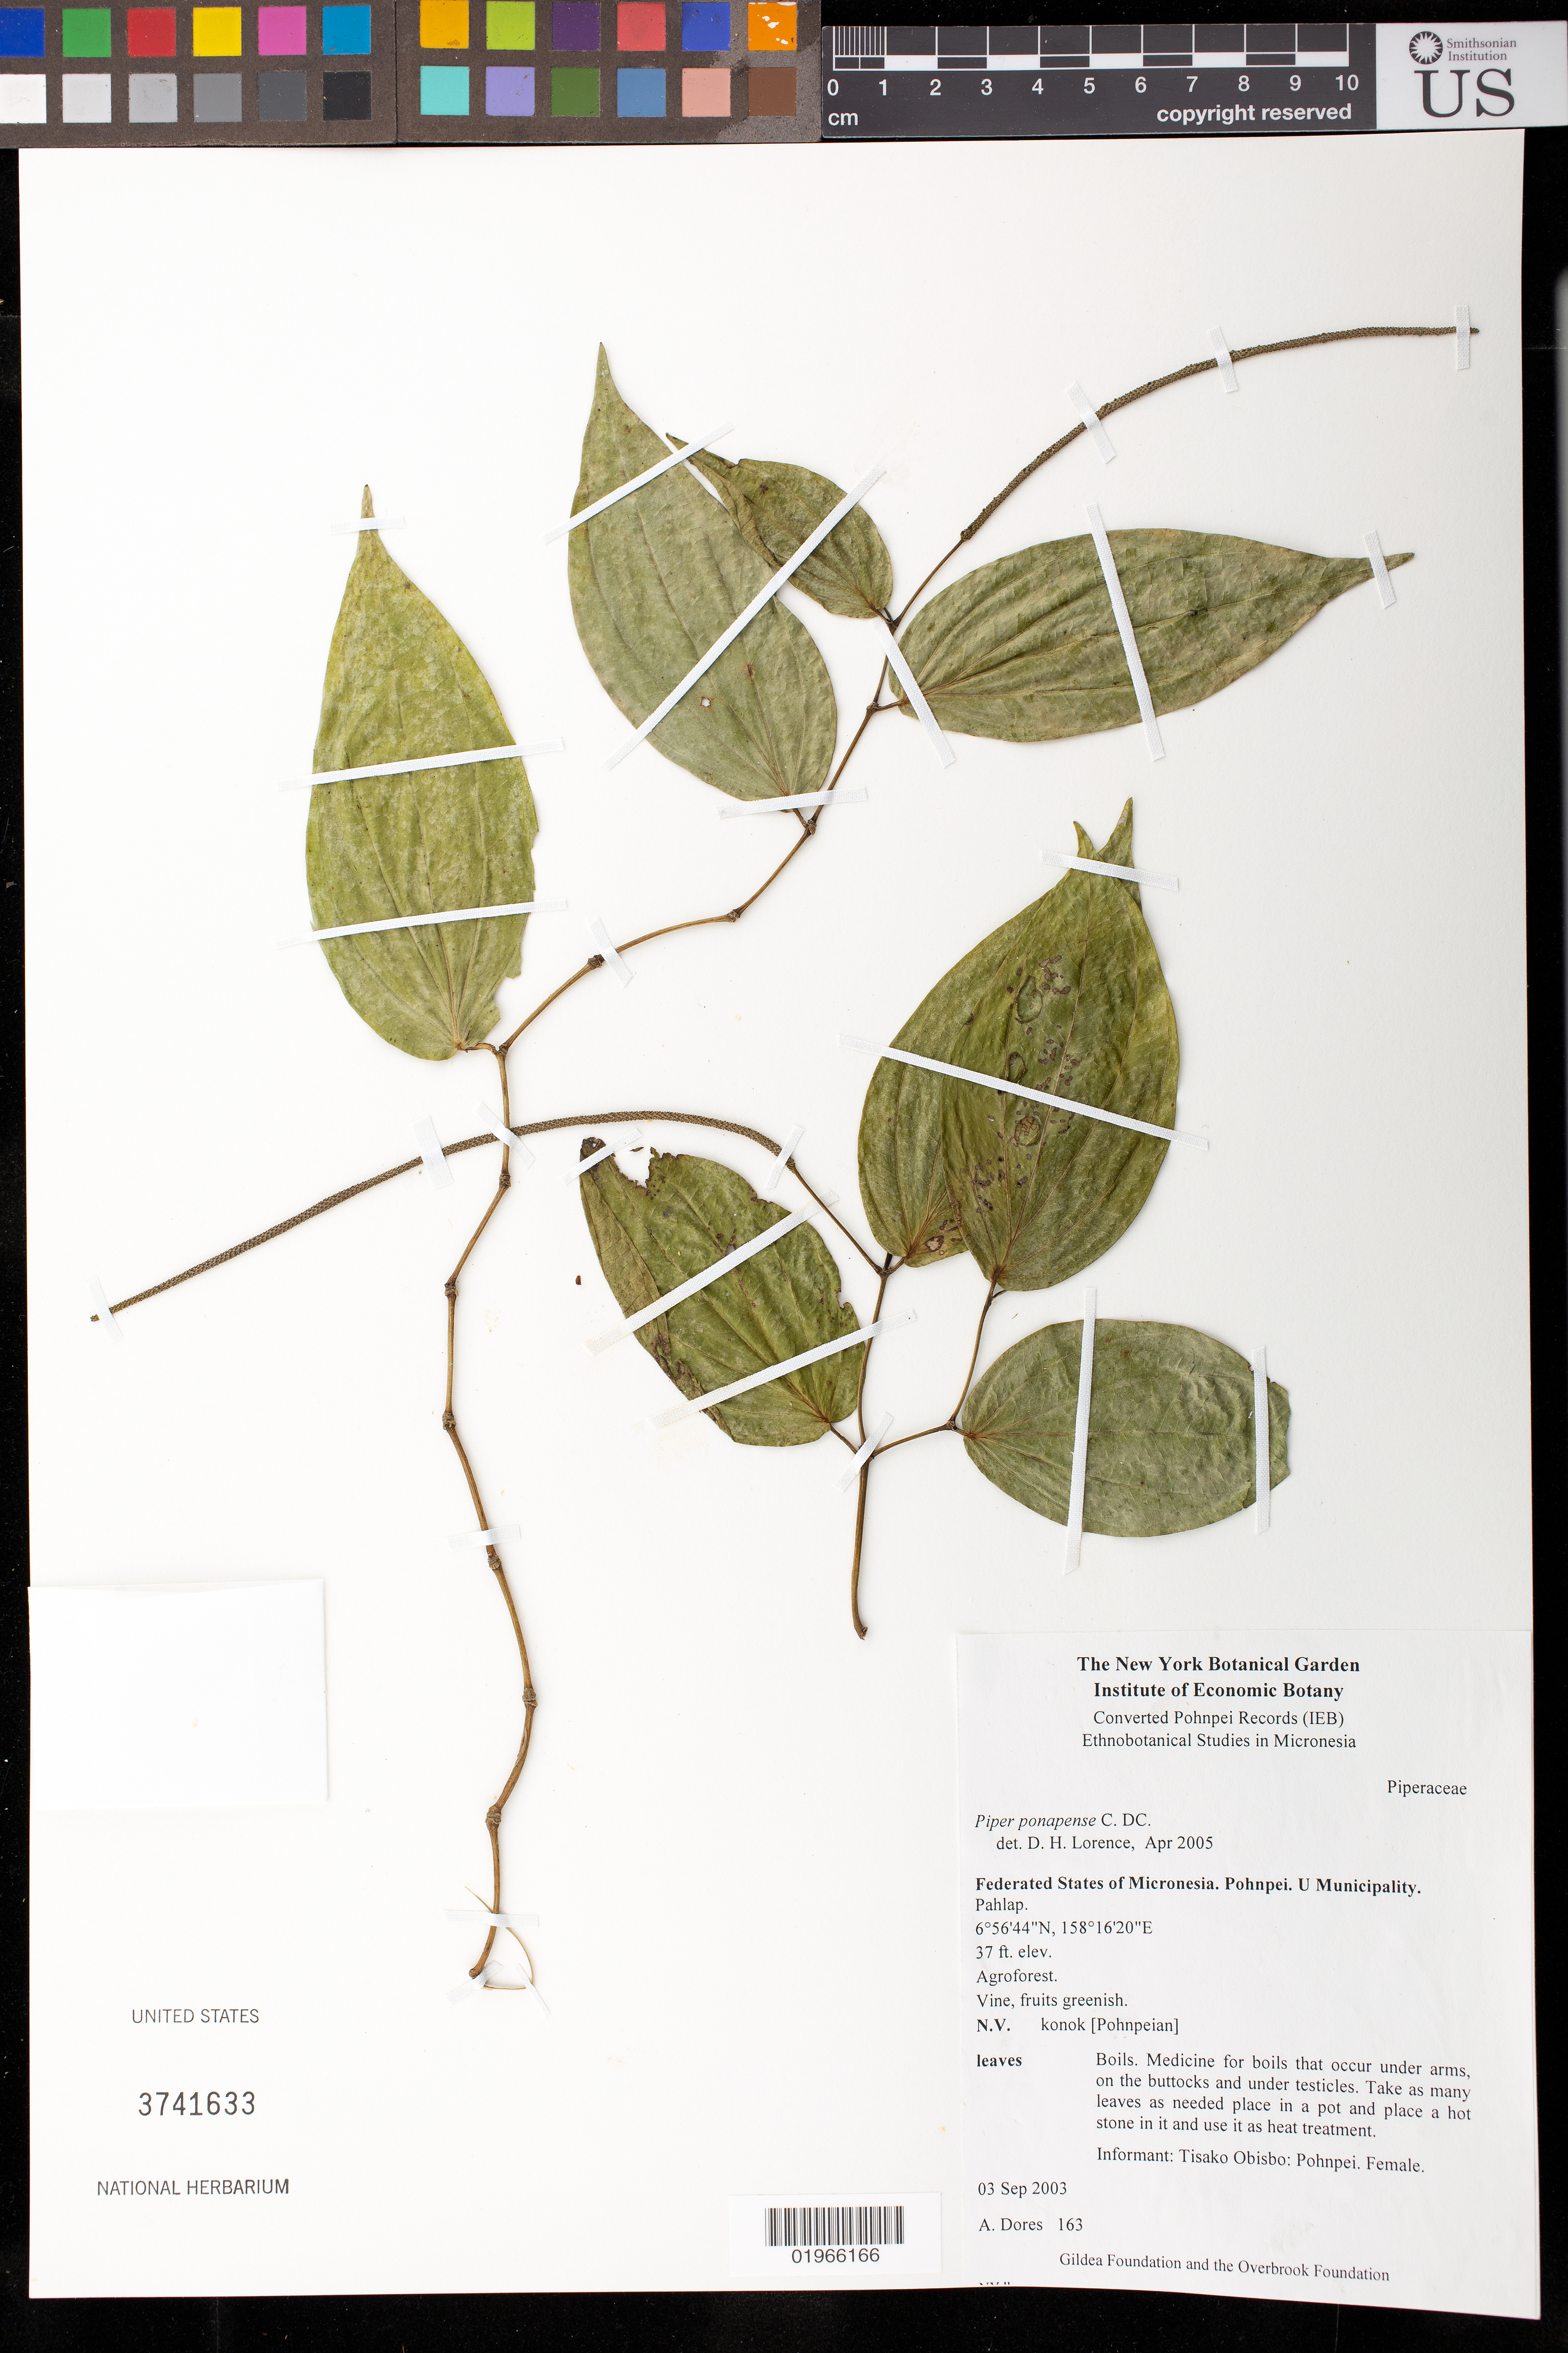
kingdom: Plantae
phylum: Tracheophyta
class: Magnoliopsida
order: Piperales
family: Piperaceae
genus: Piper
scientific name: Piper ponapense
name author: C. DC.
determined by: Lorence, David H., (PTBG), National Tropical Botanical Garden (UNITED STATES)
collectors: A. Dores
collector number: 163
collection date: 2003-09-03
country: Micronesia, Federated States of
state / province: Pohnpei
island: Pohnpei [Ponape]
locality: Federated States of Micronesia. U. Municipality. Pahlap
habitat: Agroforest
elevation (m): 11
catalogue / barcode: US 3741633